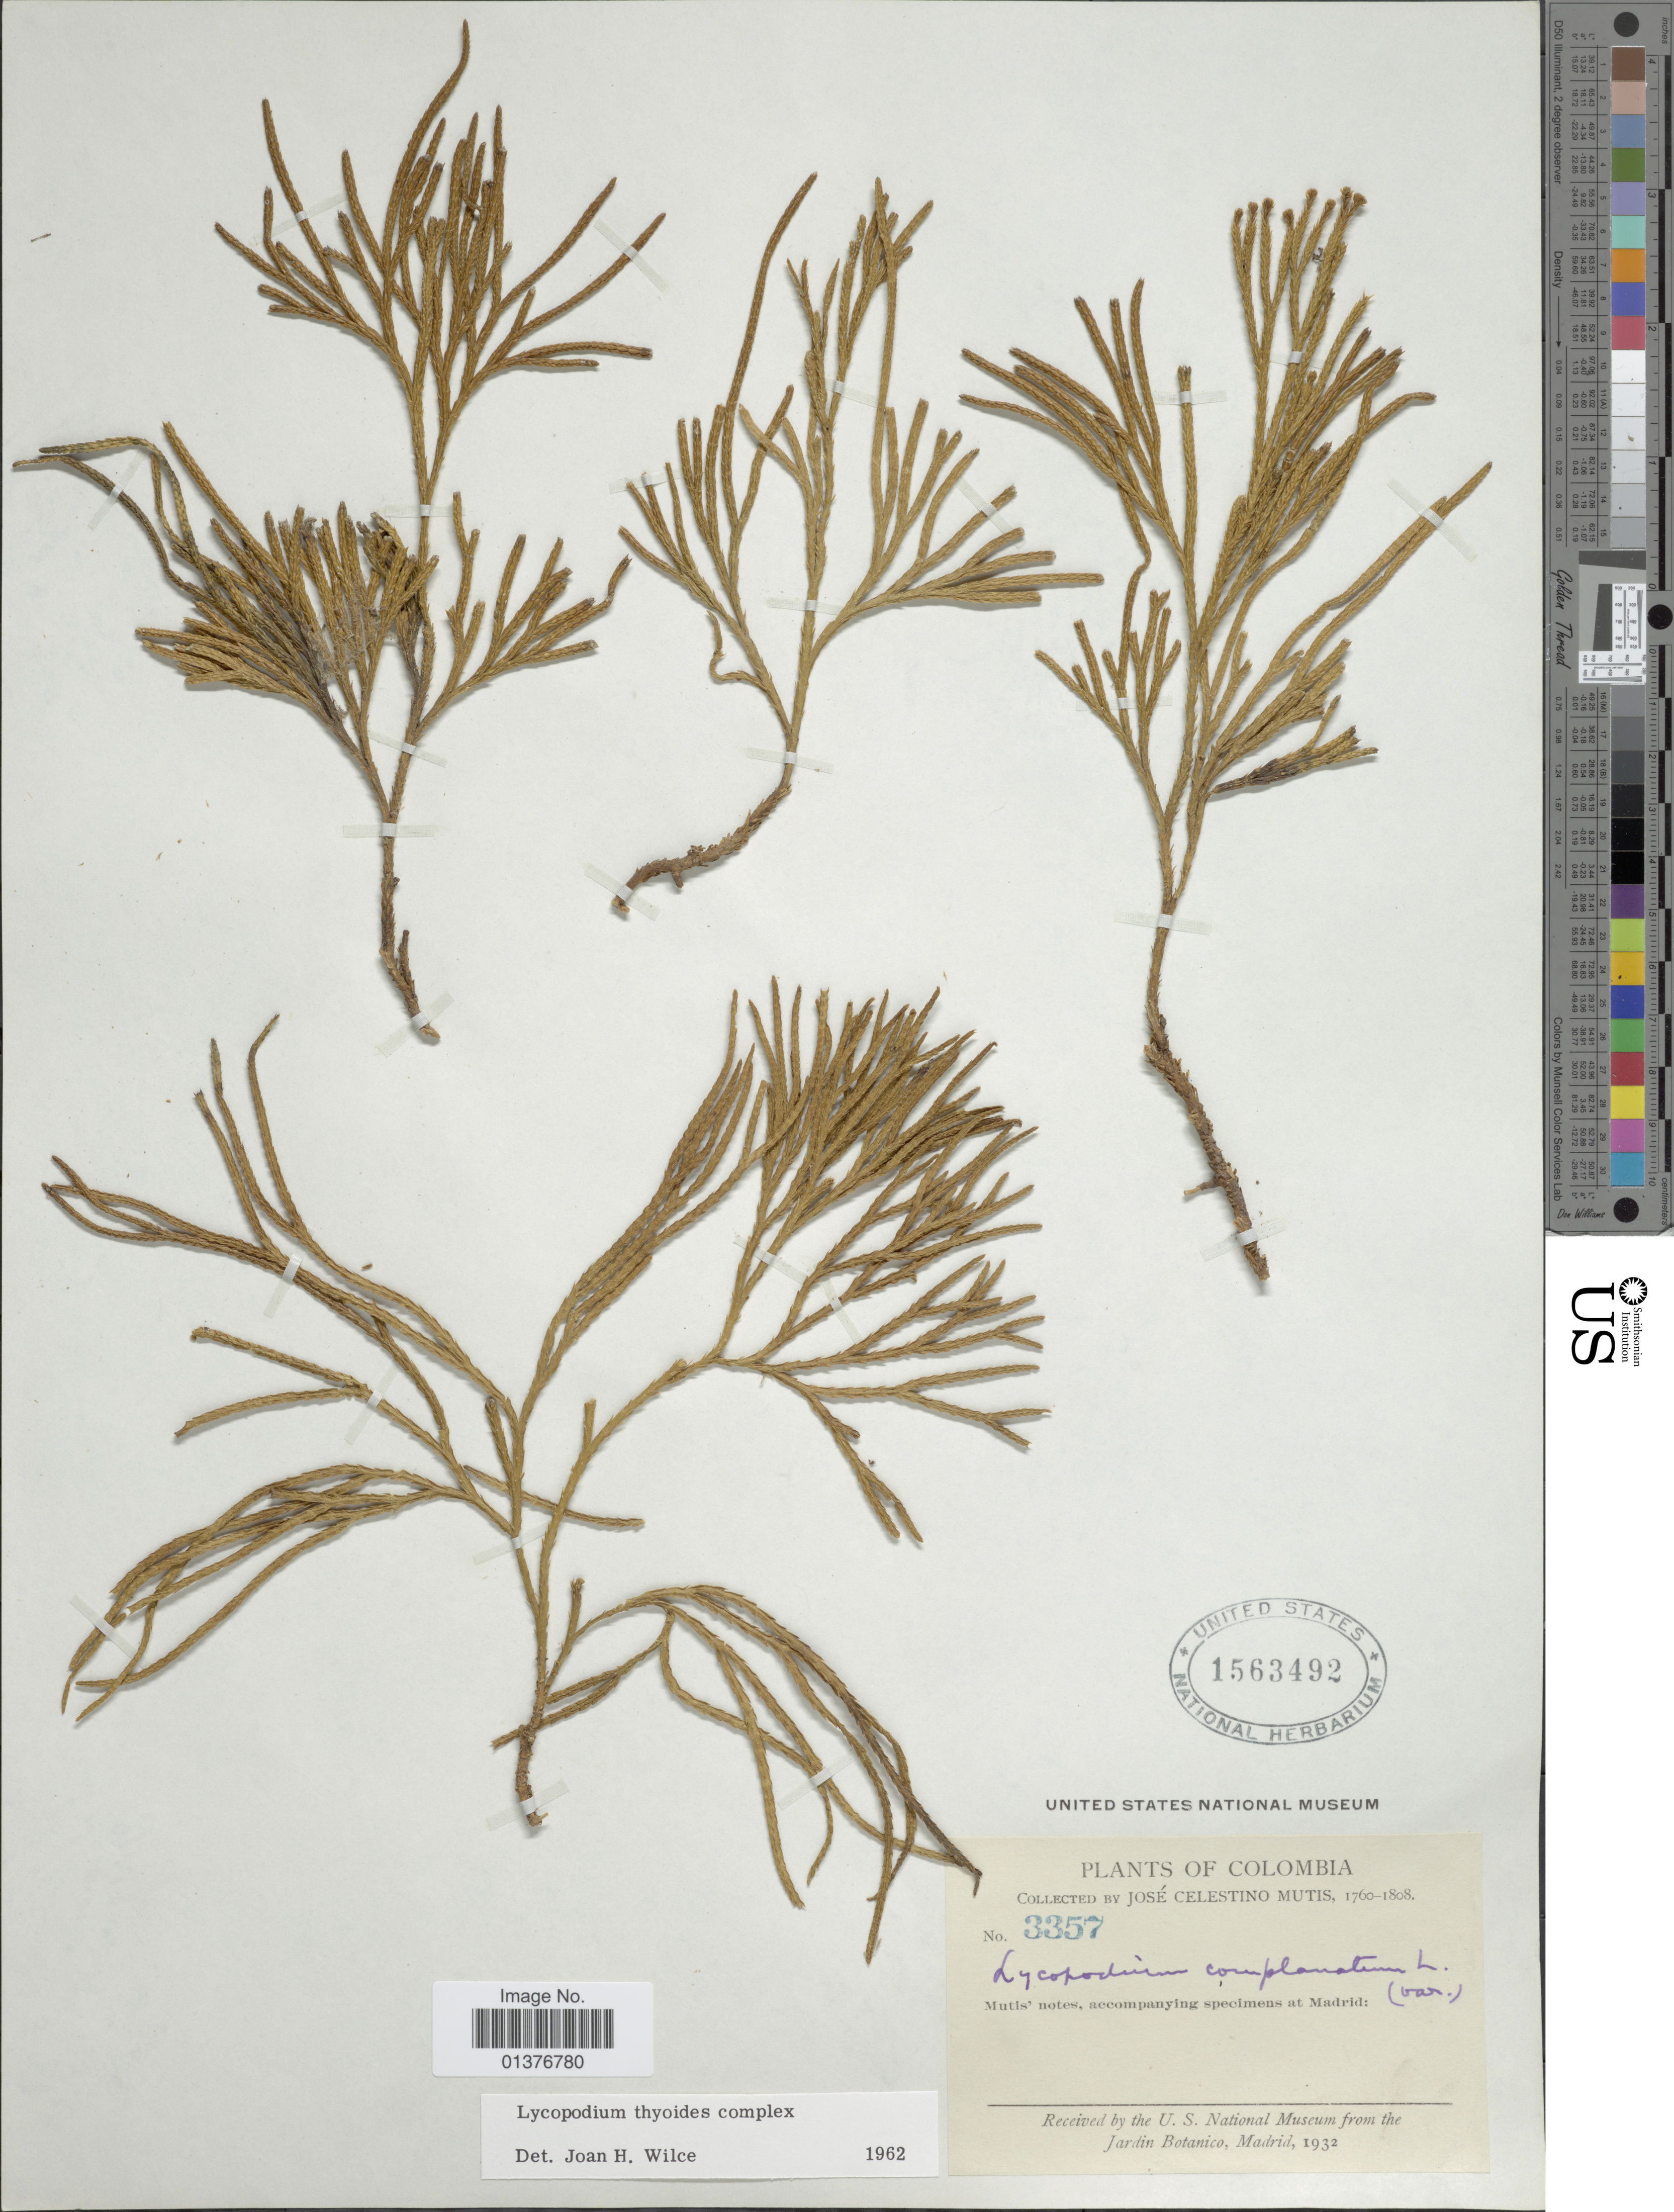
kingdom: Plantae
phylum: Tracheophyta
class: Lycopodiopsida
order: Lycopodiales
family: Lycopodiaceae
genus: Diphasiastrum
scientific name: Diphasiastrum thyoides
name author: (Humb. & Bonpl. ex Willd.) Holub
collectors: J. C. B. Mutis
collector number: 3357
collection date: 1760/1808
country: Colombia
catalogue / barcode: US 1563492